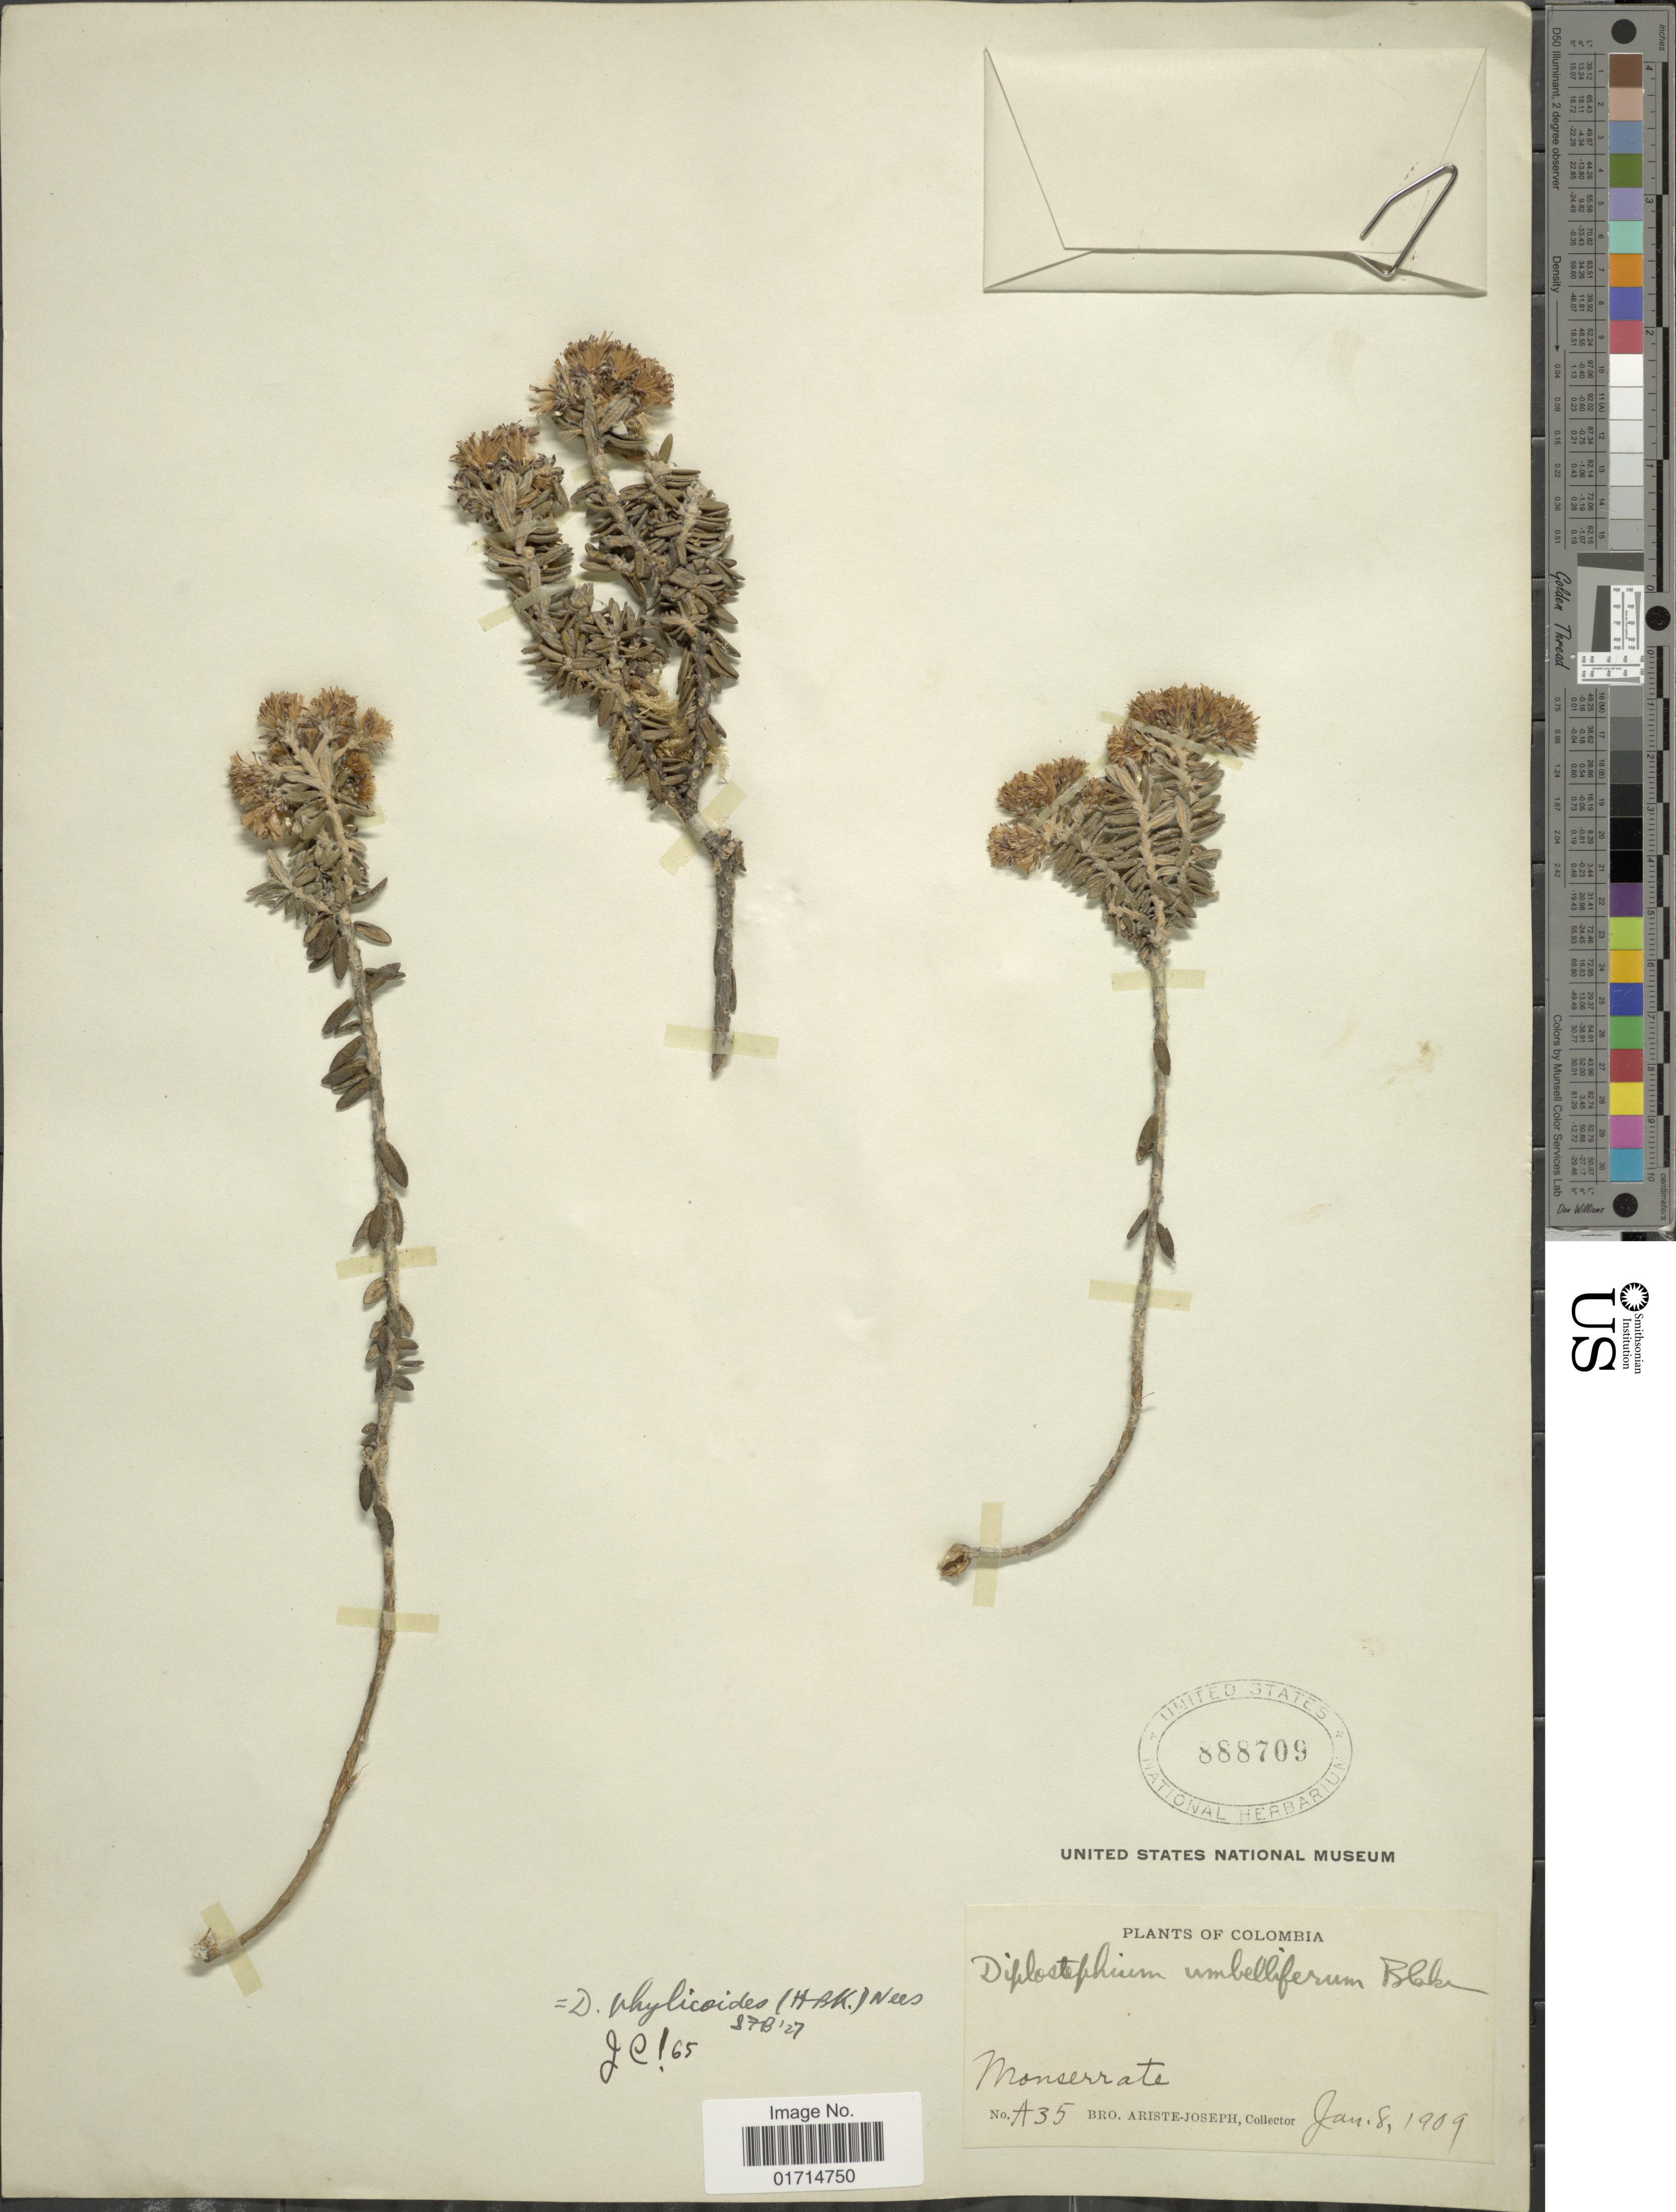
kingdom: Plantae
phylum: Tracheophyta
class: Magnoliopsida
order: Asterales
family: Asteraceae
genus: Diplostephium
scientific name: Diplostephium phylicoides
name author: (Kunth) Wedd.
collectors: Bro. Ariste-Joseph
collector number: A35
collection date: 1909-01-08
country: Colombia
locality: Monserrate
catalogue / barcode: US 888709